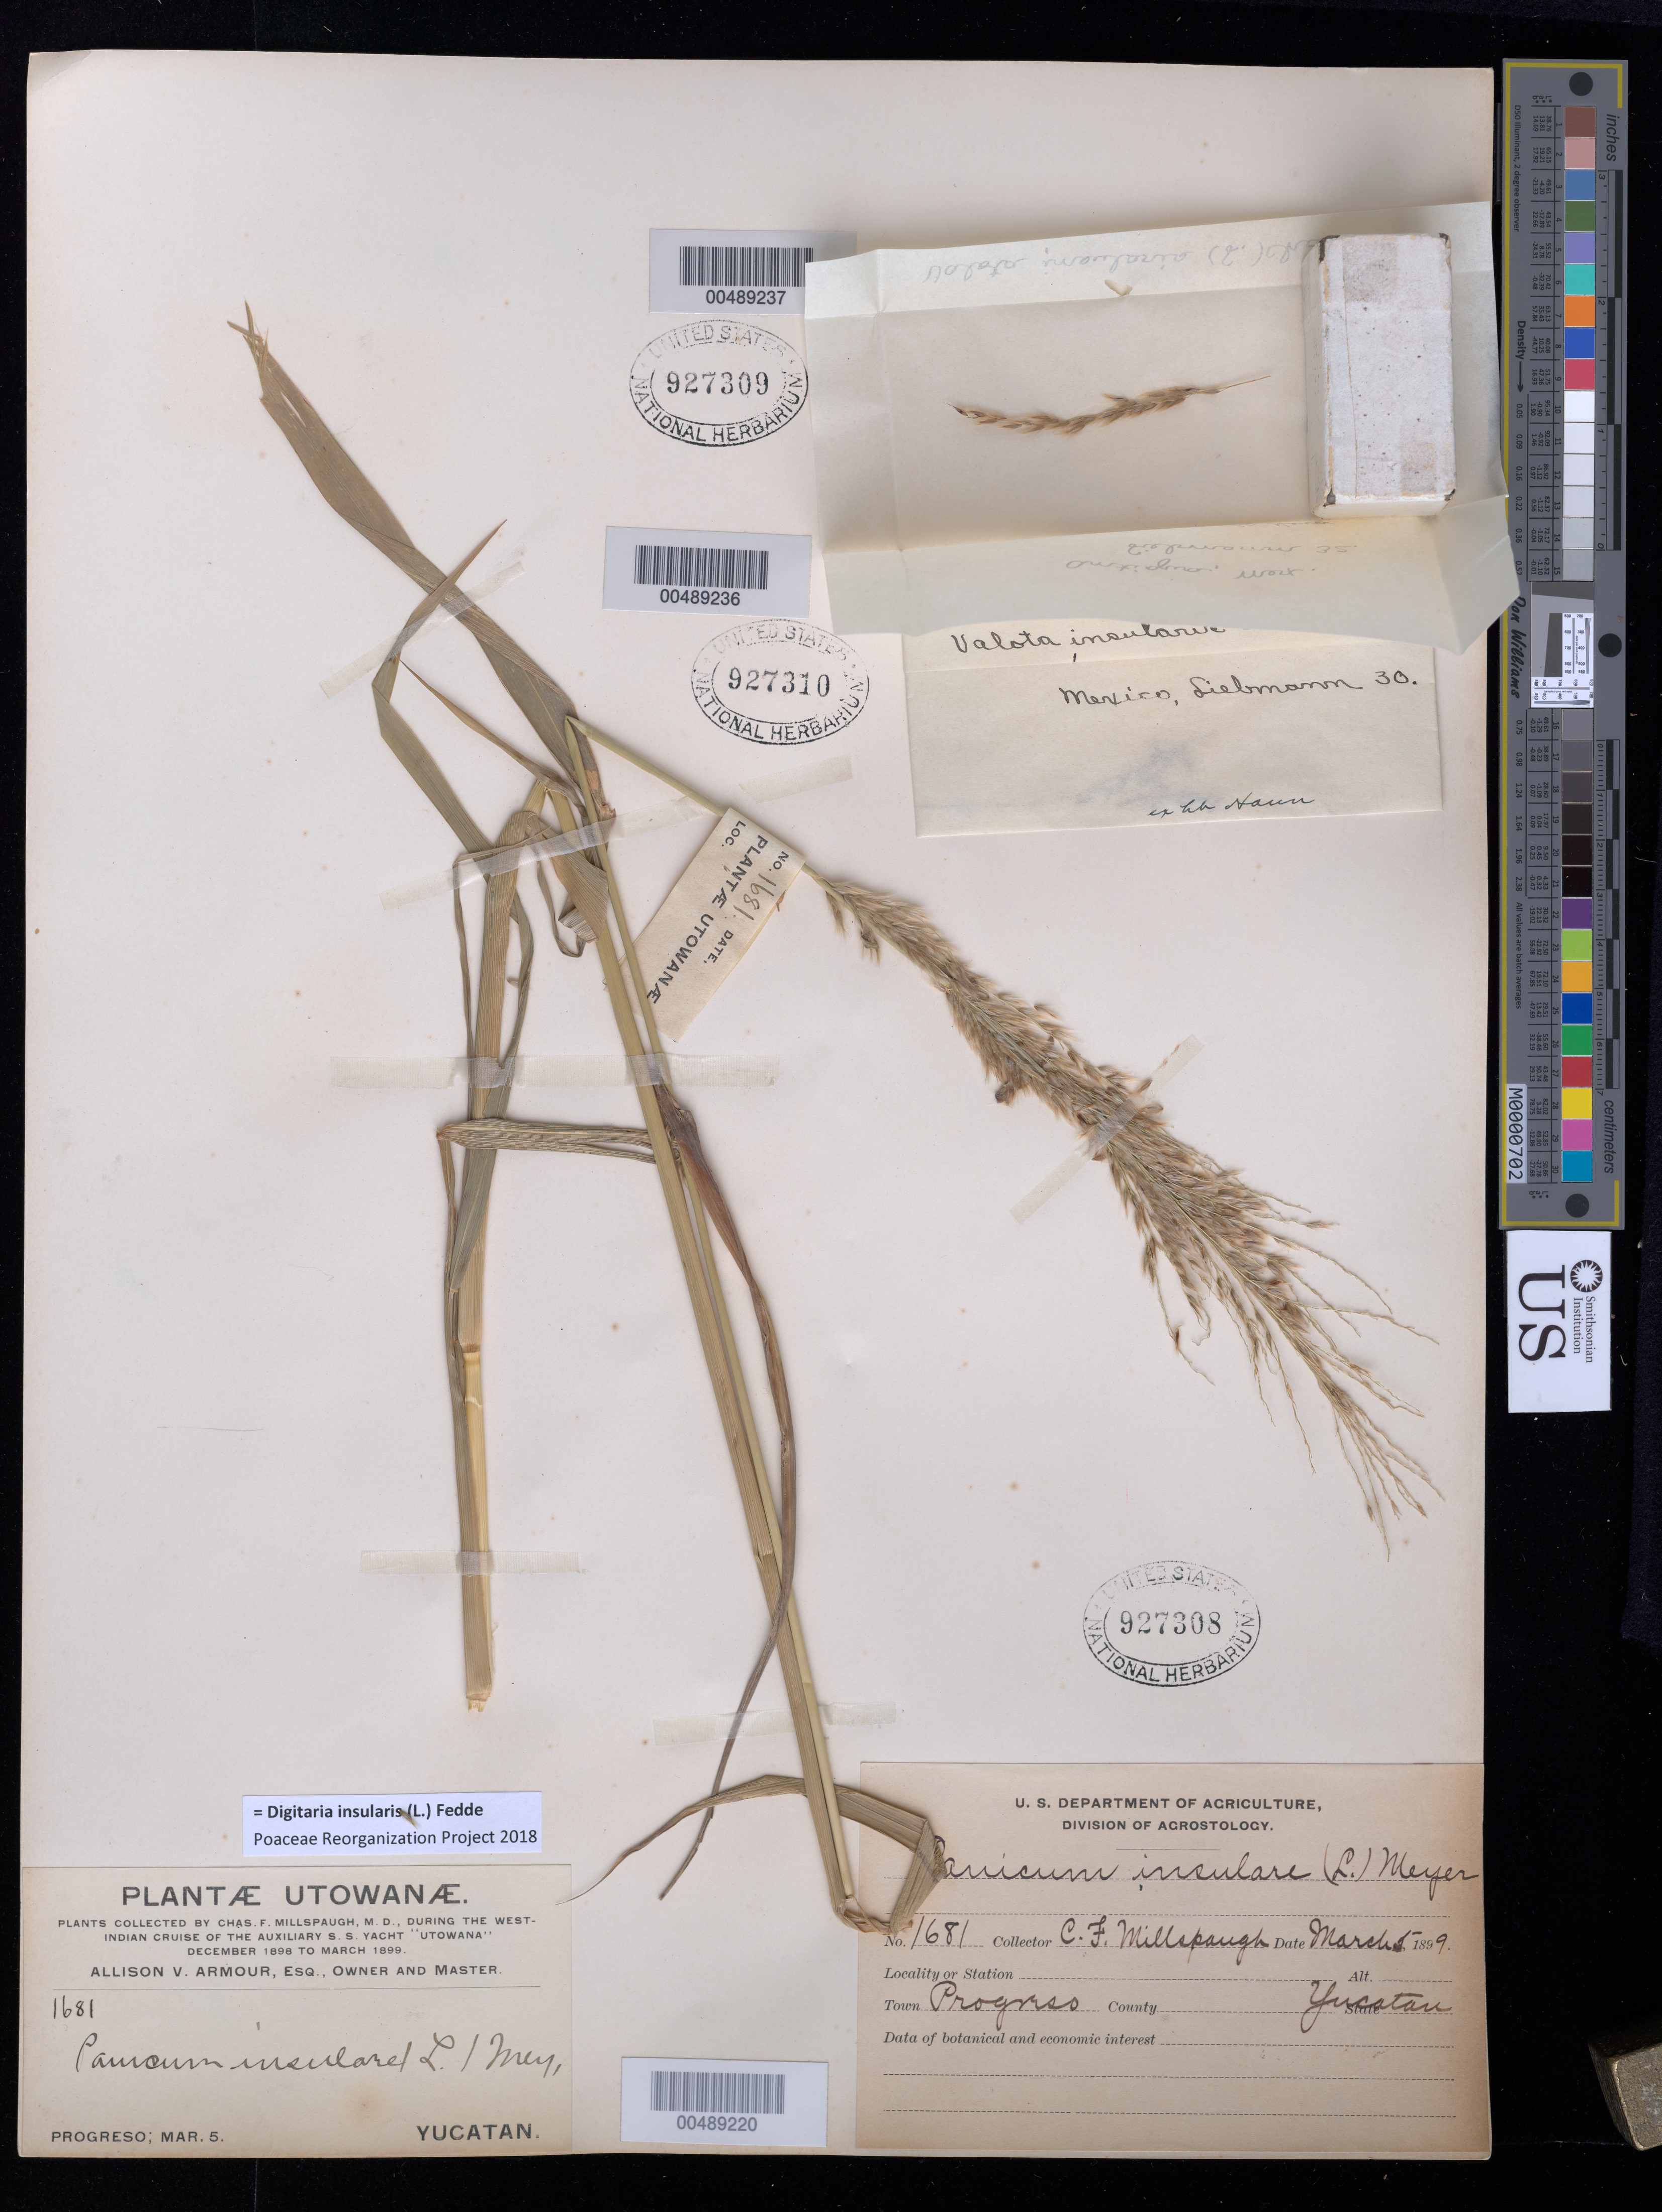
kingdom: Plantae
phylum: Tracheophyta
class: Liliopsida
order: Poales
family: Poaceae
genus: Digitaria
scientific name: Digitaria insularis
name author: (L.) Fedde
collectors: F. M. Liebmann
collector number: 32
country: Mexico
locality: Antigua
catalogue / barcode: US 927309